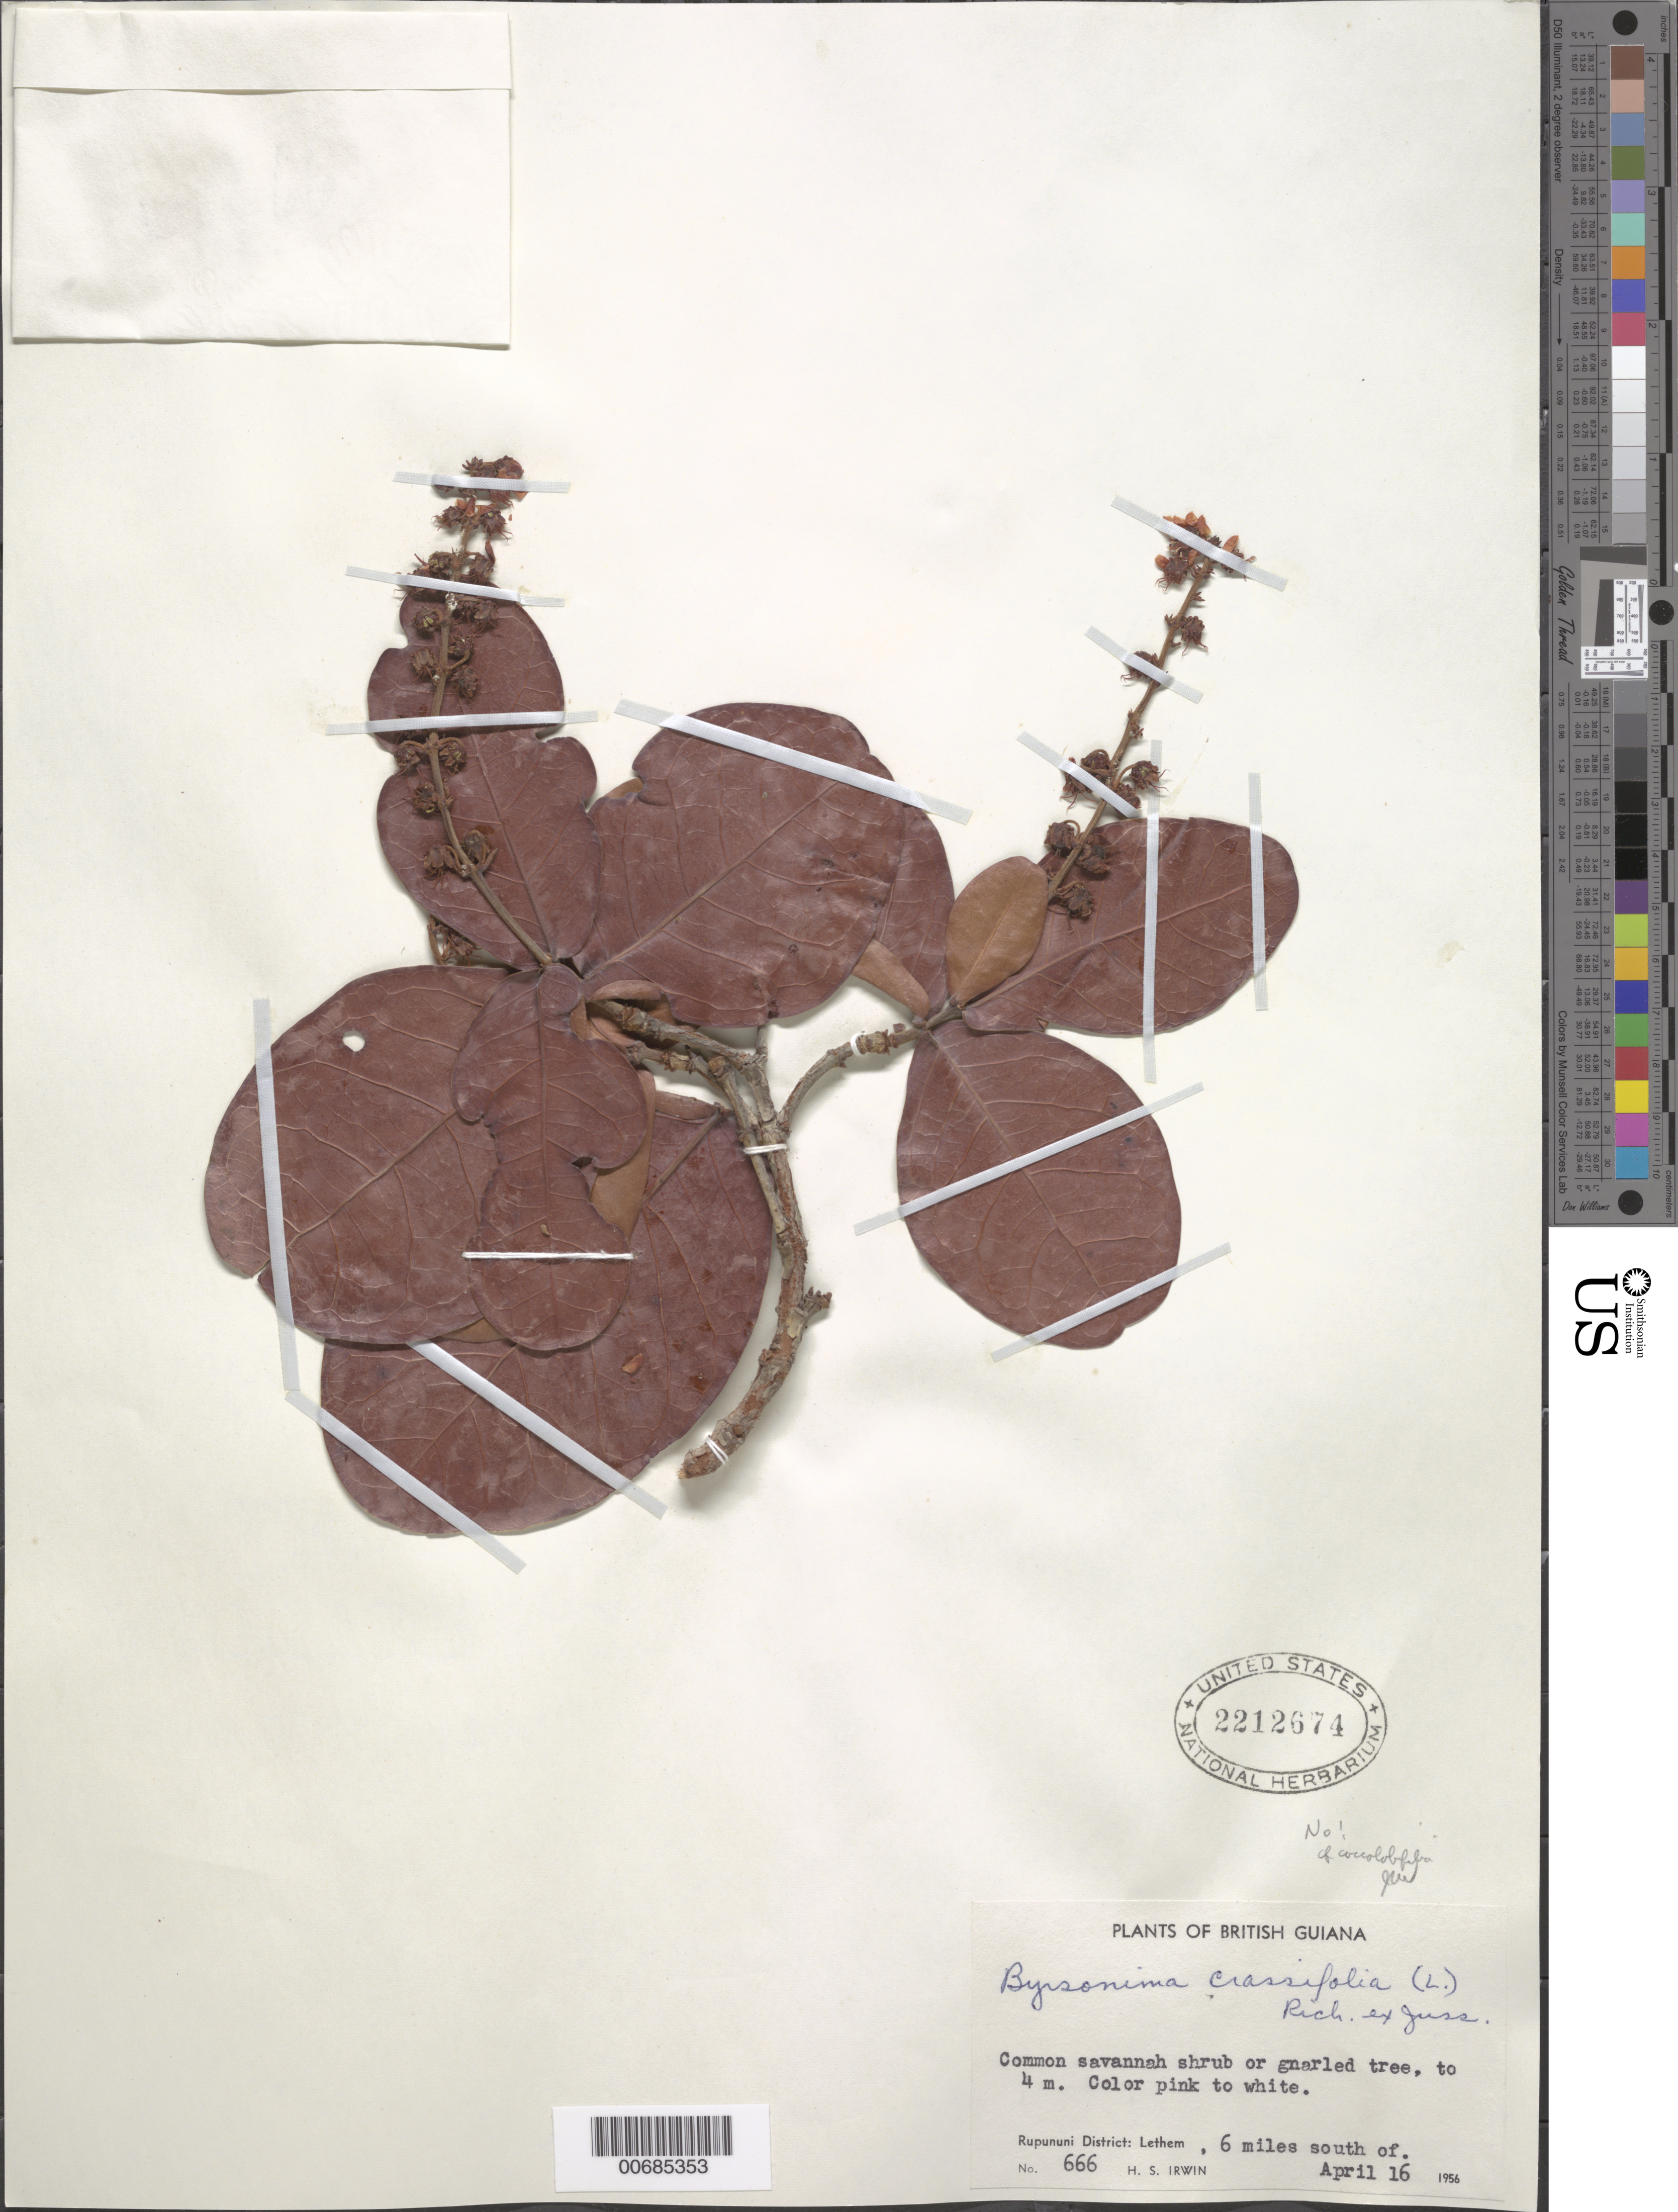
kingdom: Plantae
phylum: Tracheophyta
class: Magnoliopsida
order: Malpighiales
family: Malpighiaceae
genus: Byrsonima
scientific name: Byrsonima crassifolia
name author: (L.) Kunth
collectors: H. Irwin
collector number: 666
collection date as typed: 16-Apr-56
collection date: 1956-04-16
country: Guyana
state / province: U. Takutu-U. Essequibo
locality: Rupununi Dist., Lethem, 6 mi. S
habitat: Savanna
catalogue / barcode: US 2212674